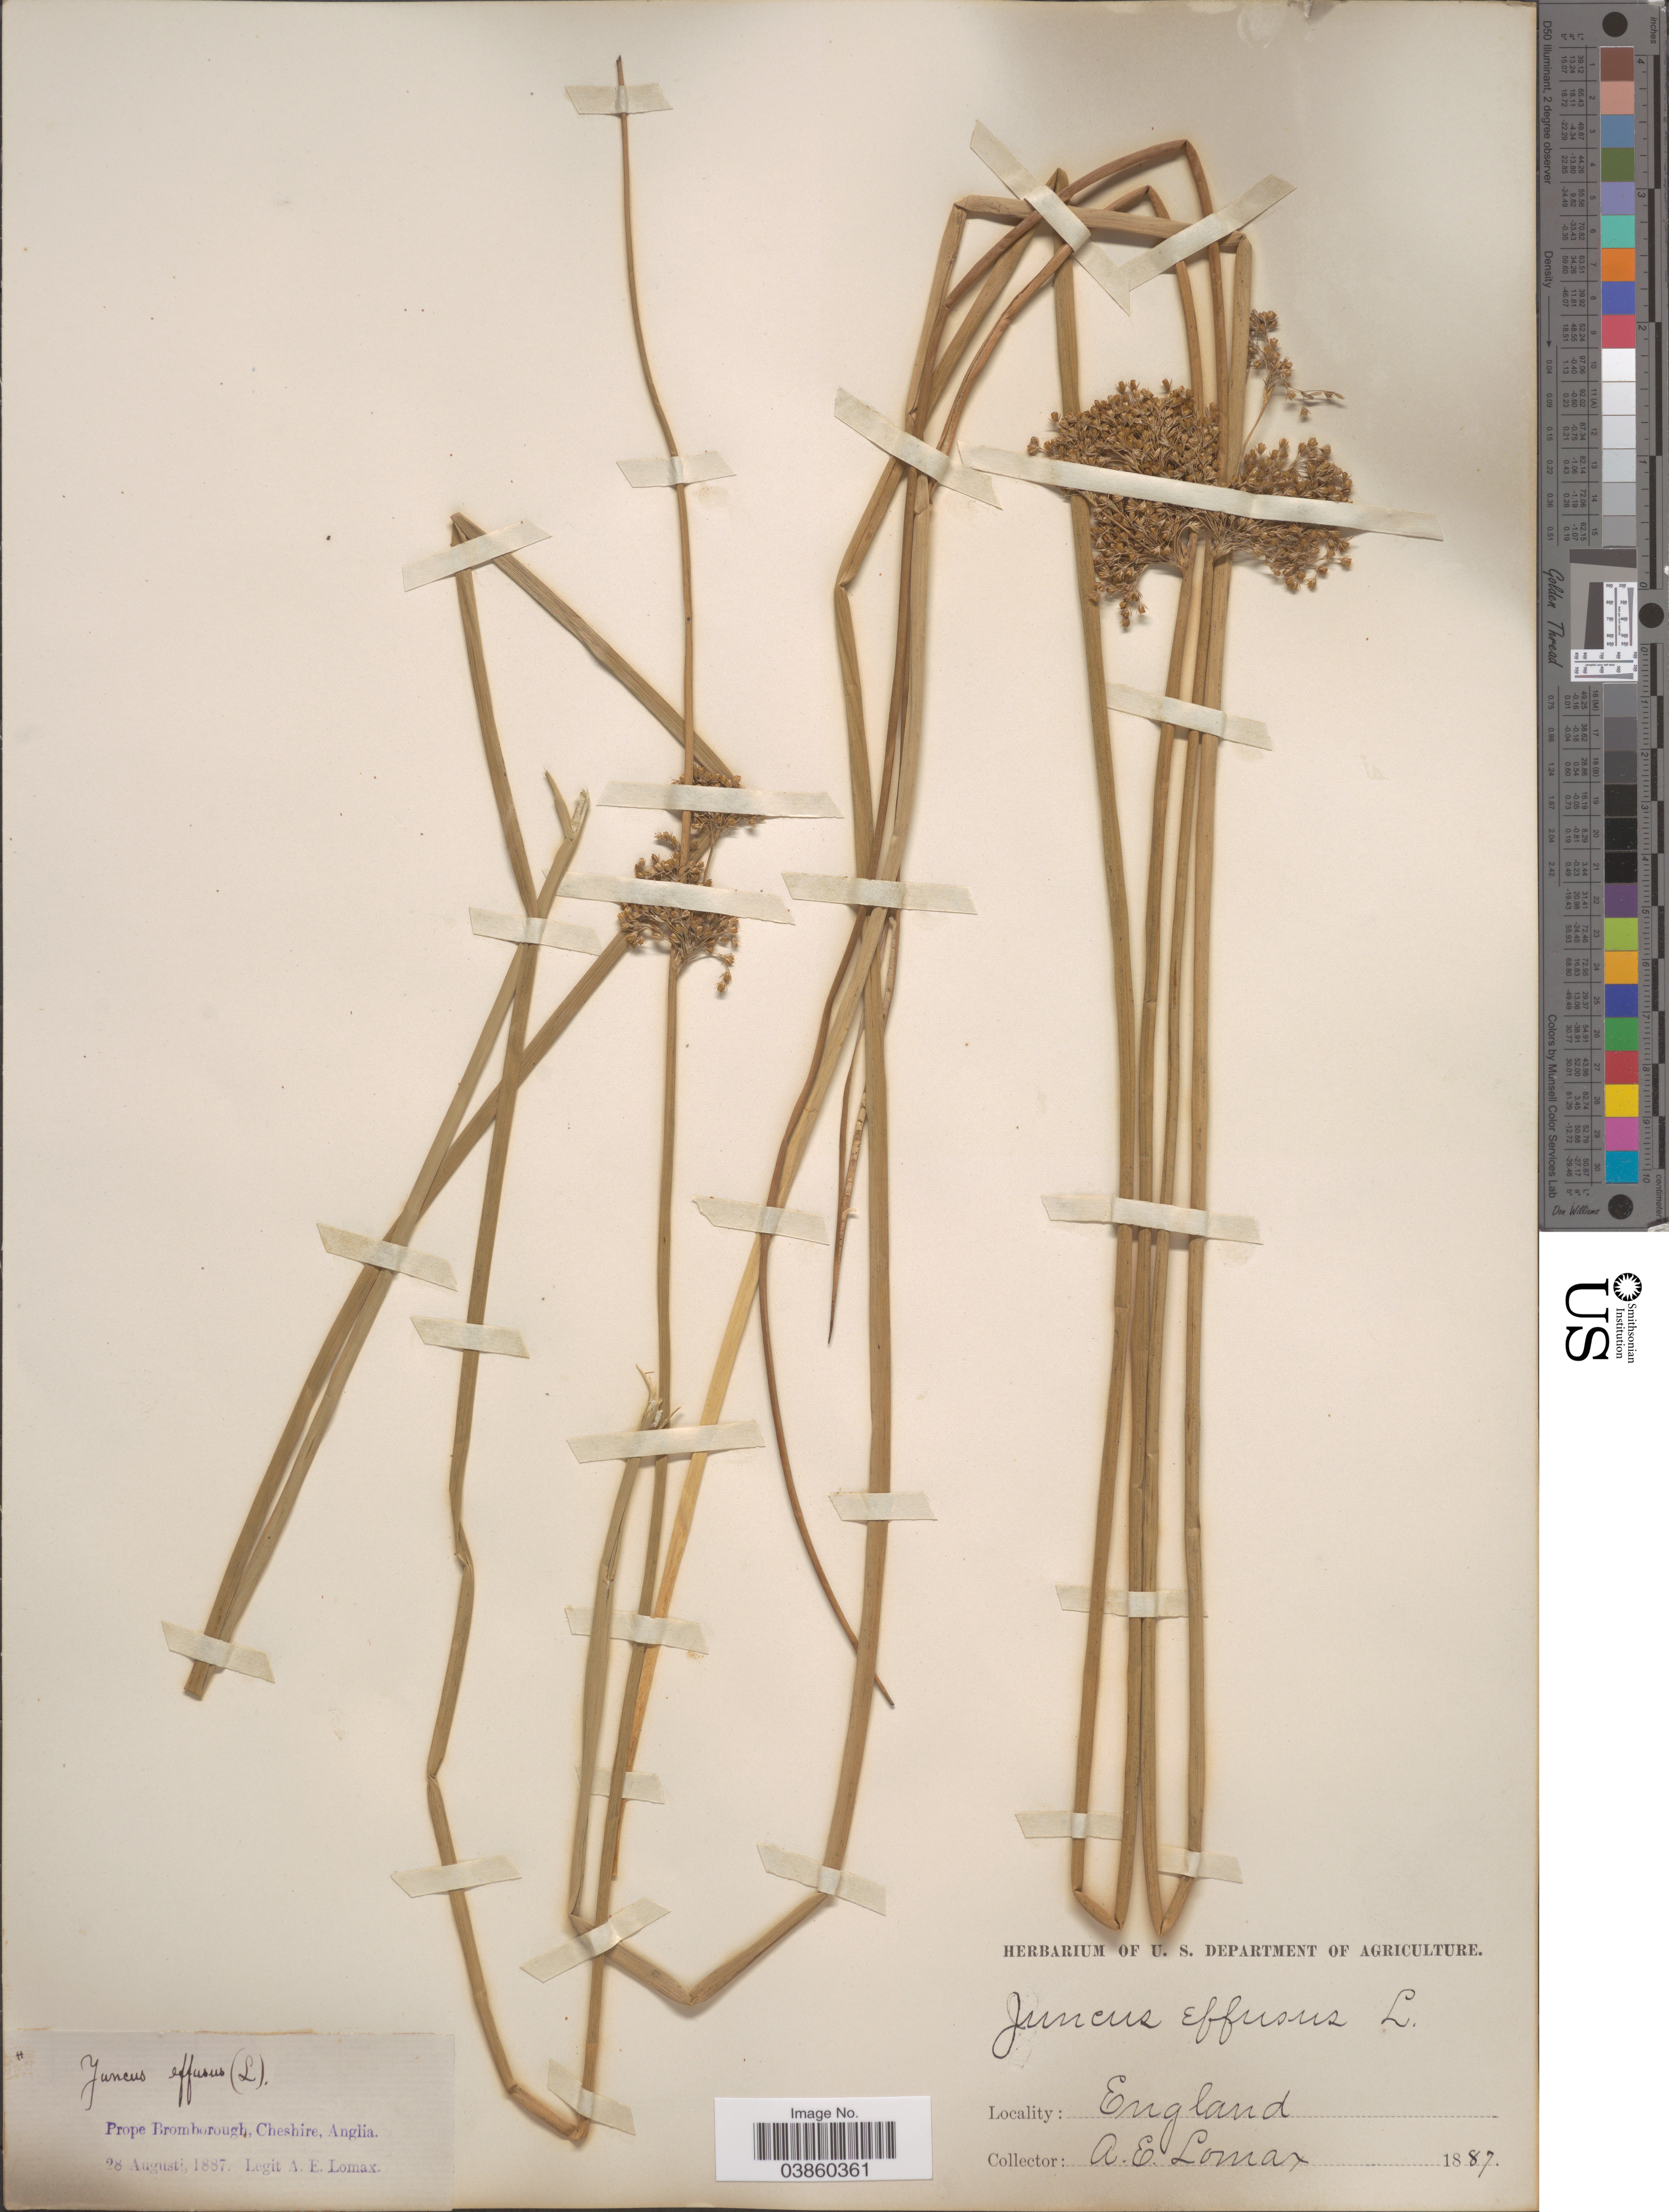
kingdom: Plantae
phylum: Tracheophyta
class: Liliopsida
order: Poales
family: Juncaceae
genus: Juncus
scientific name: Juncus effusus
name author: L.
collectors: A. Lomax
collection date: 1887-08-28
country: United Kingdom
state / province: England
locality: Prope Bromborough, Cheshire, Anglia.